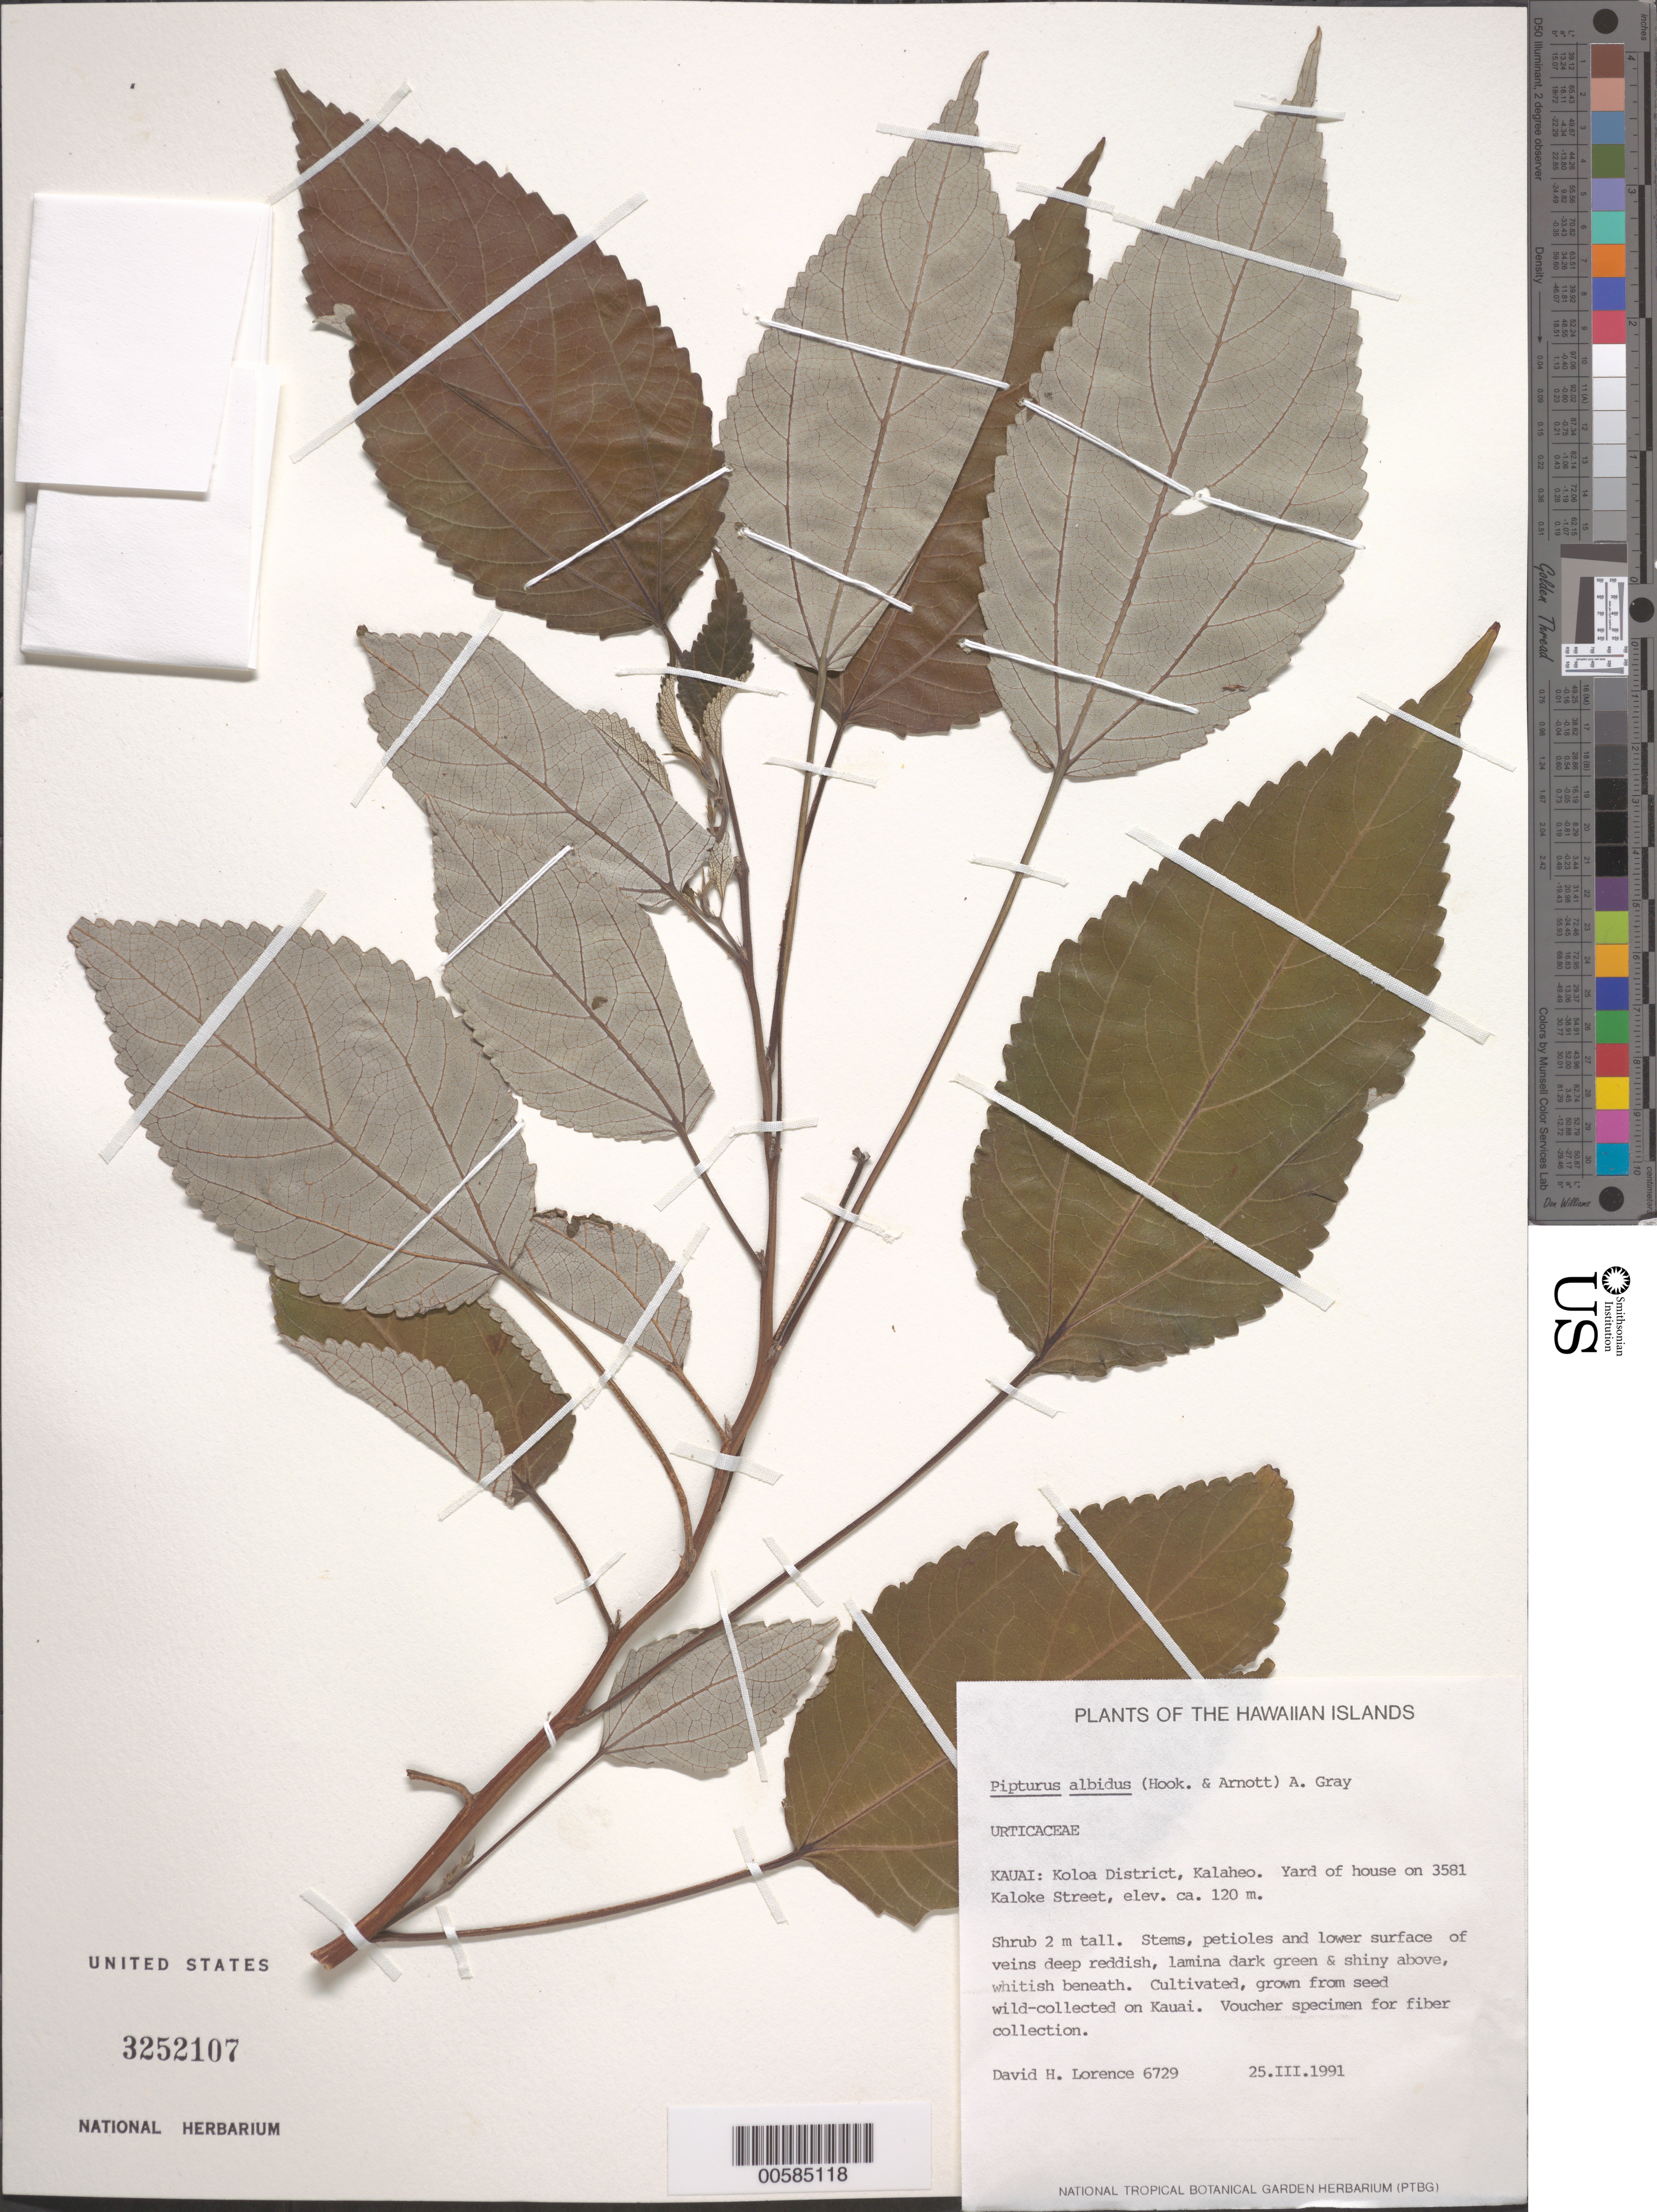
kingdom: Plantae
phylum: Tracheophyta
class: Magnoliopsida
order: Rosales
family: Urticaceae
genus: Pipturus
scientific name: Pipturus albidus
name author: (Hook. & Arn.) A. Gray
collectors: D. Lorence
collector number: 6729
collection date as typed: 25 Mar 1991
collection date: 1991-03-25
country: United States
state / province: Hawaii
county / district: Kauai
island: Kaua'i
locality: Koloa Dist, Kalaheo. Yard of house on 3581 Kaloke St.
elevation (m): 120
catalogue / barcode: US 3252107